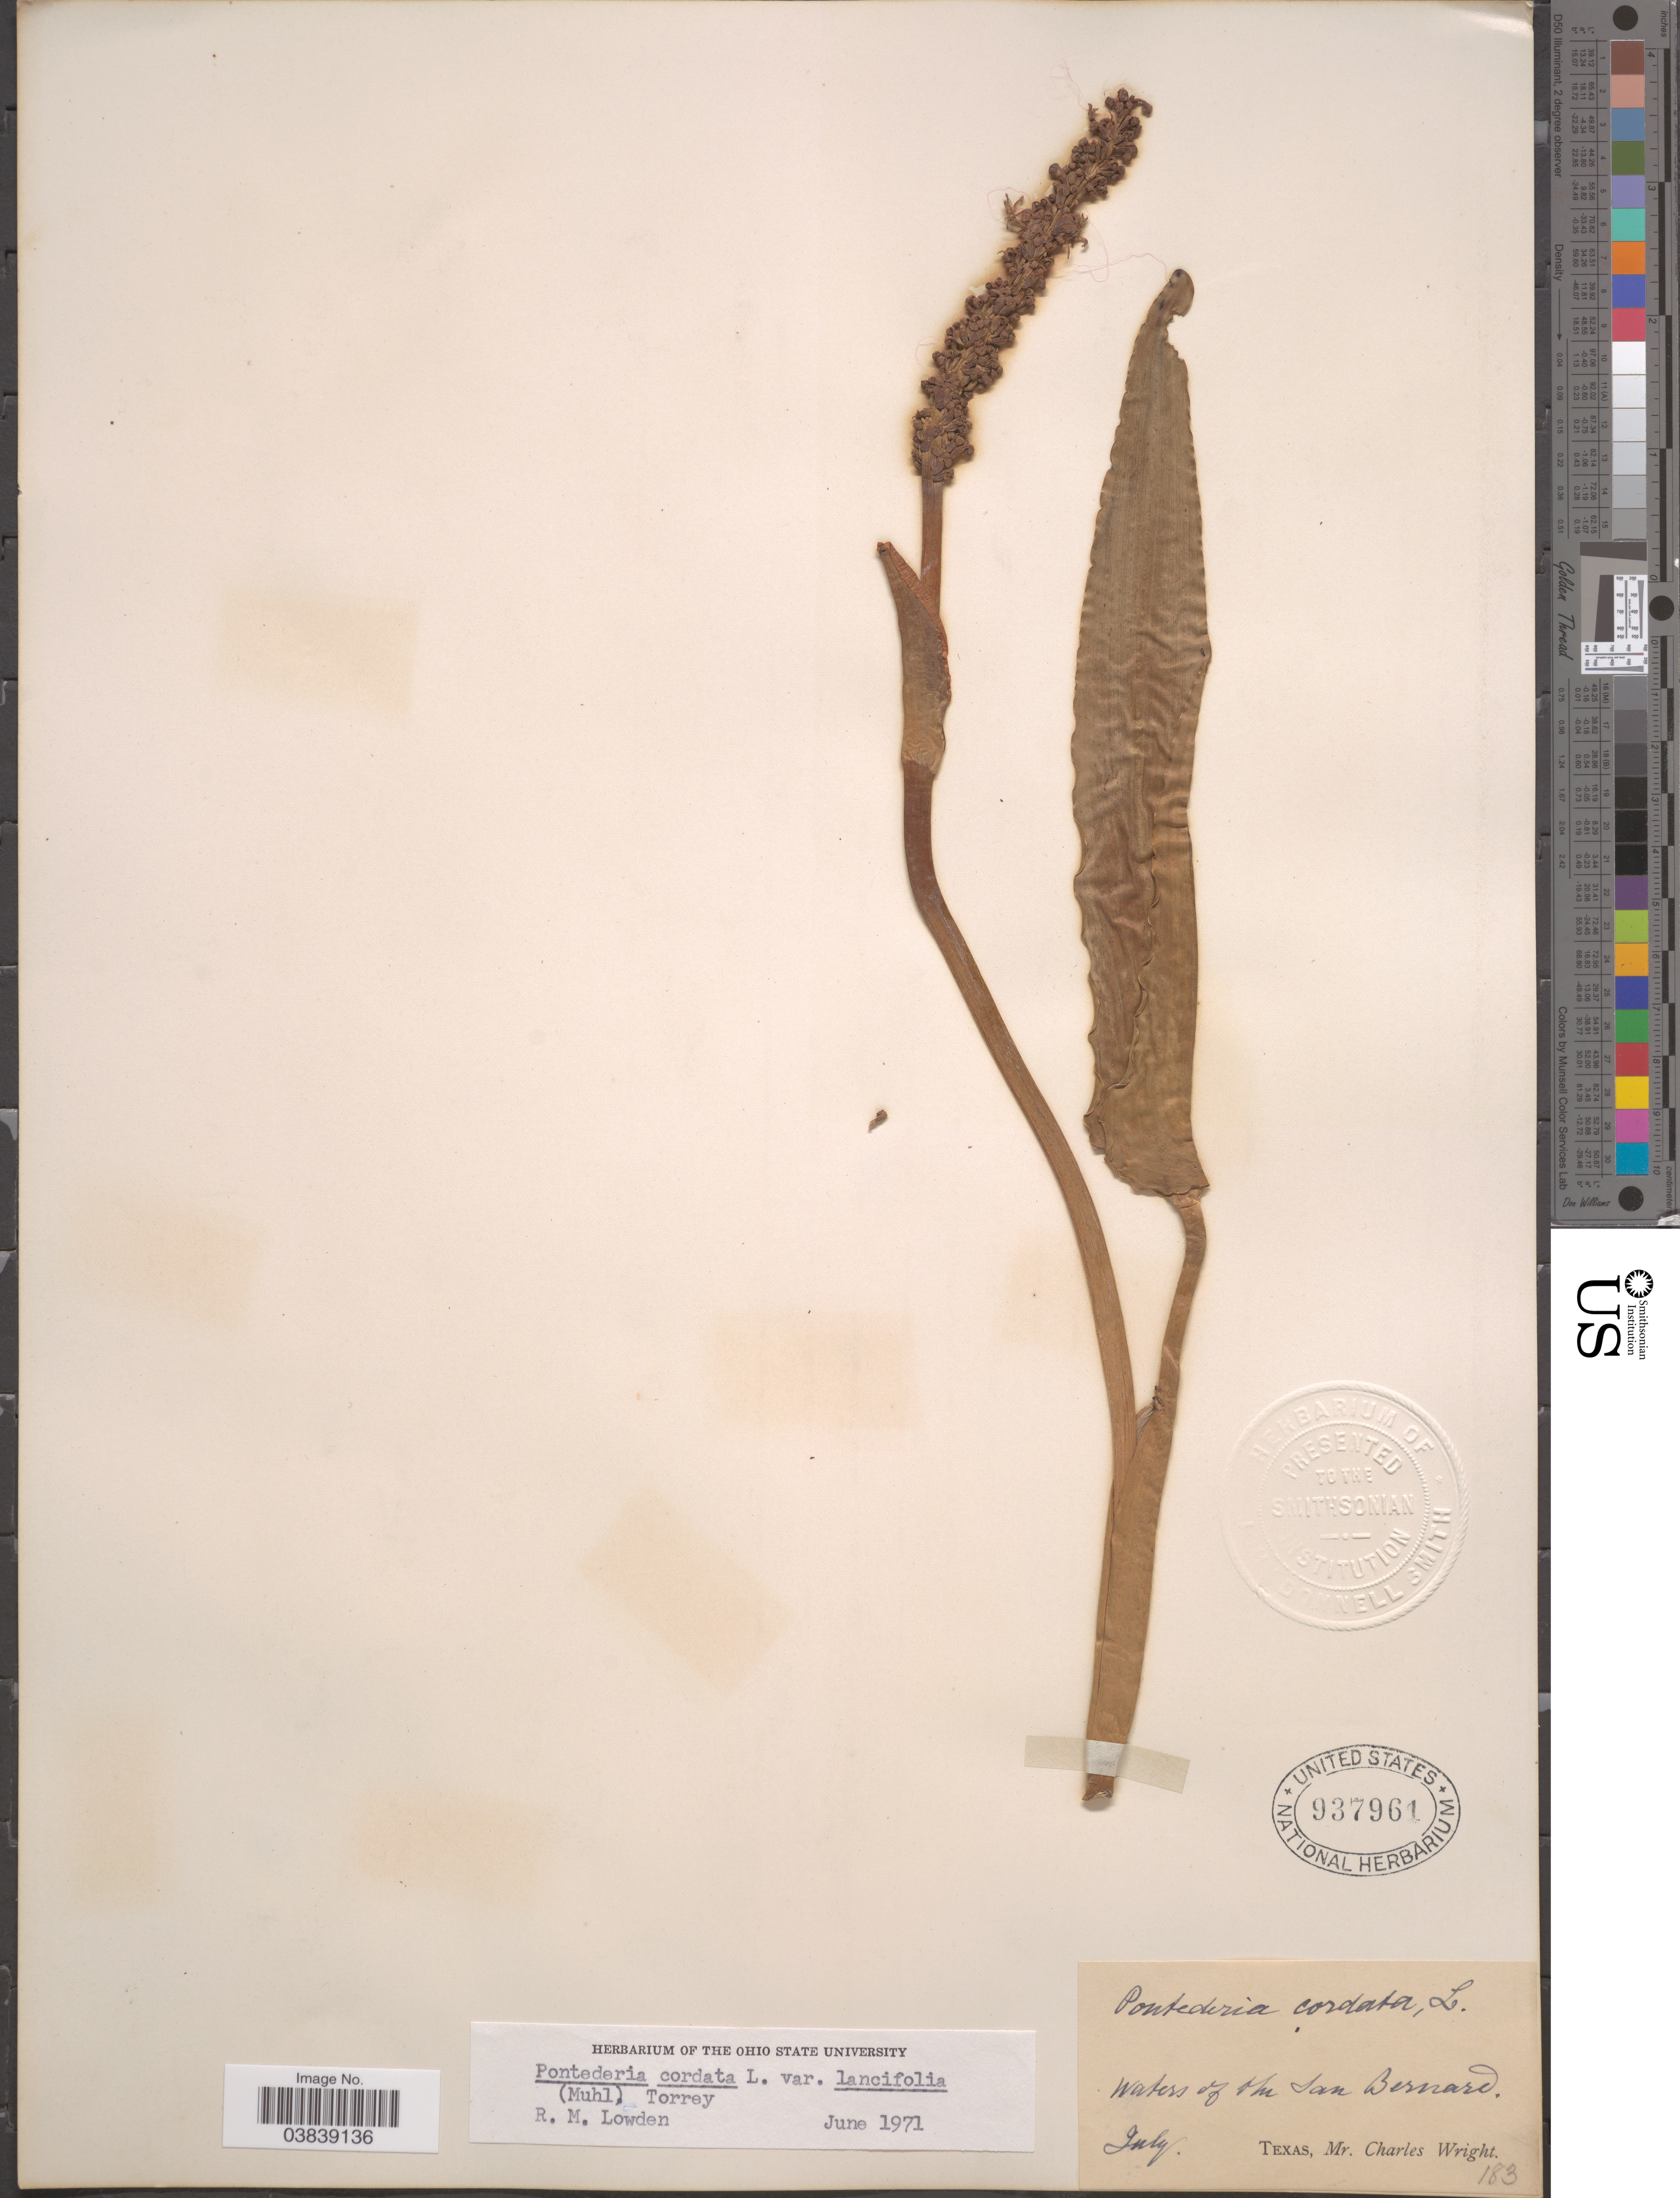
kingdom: Plantae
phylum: Tracheophyta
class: Liliopsida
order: Commelinales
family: Pontederiaceae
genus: Pontederia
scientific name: Pontederia cordata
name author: L.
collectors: C. Wright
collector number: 183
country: United States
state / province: Texas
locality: Waters of the San Bernard.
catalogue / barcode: US 937961